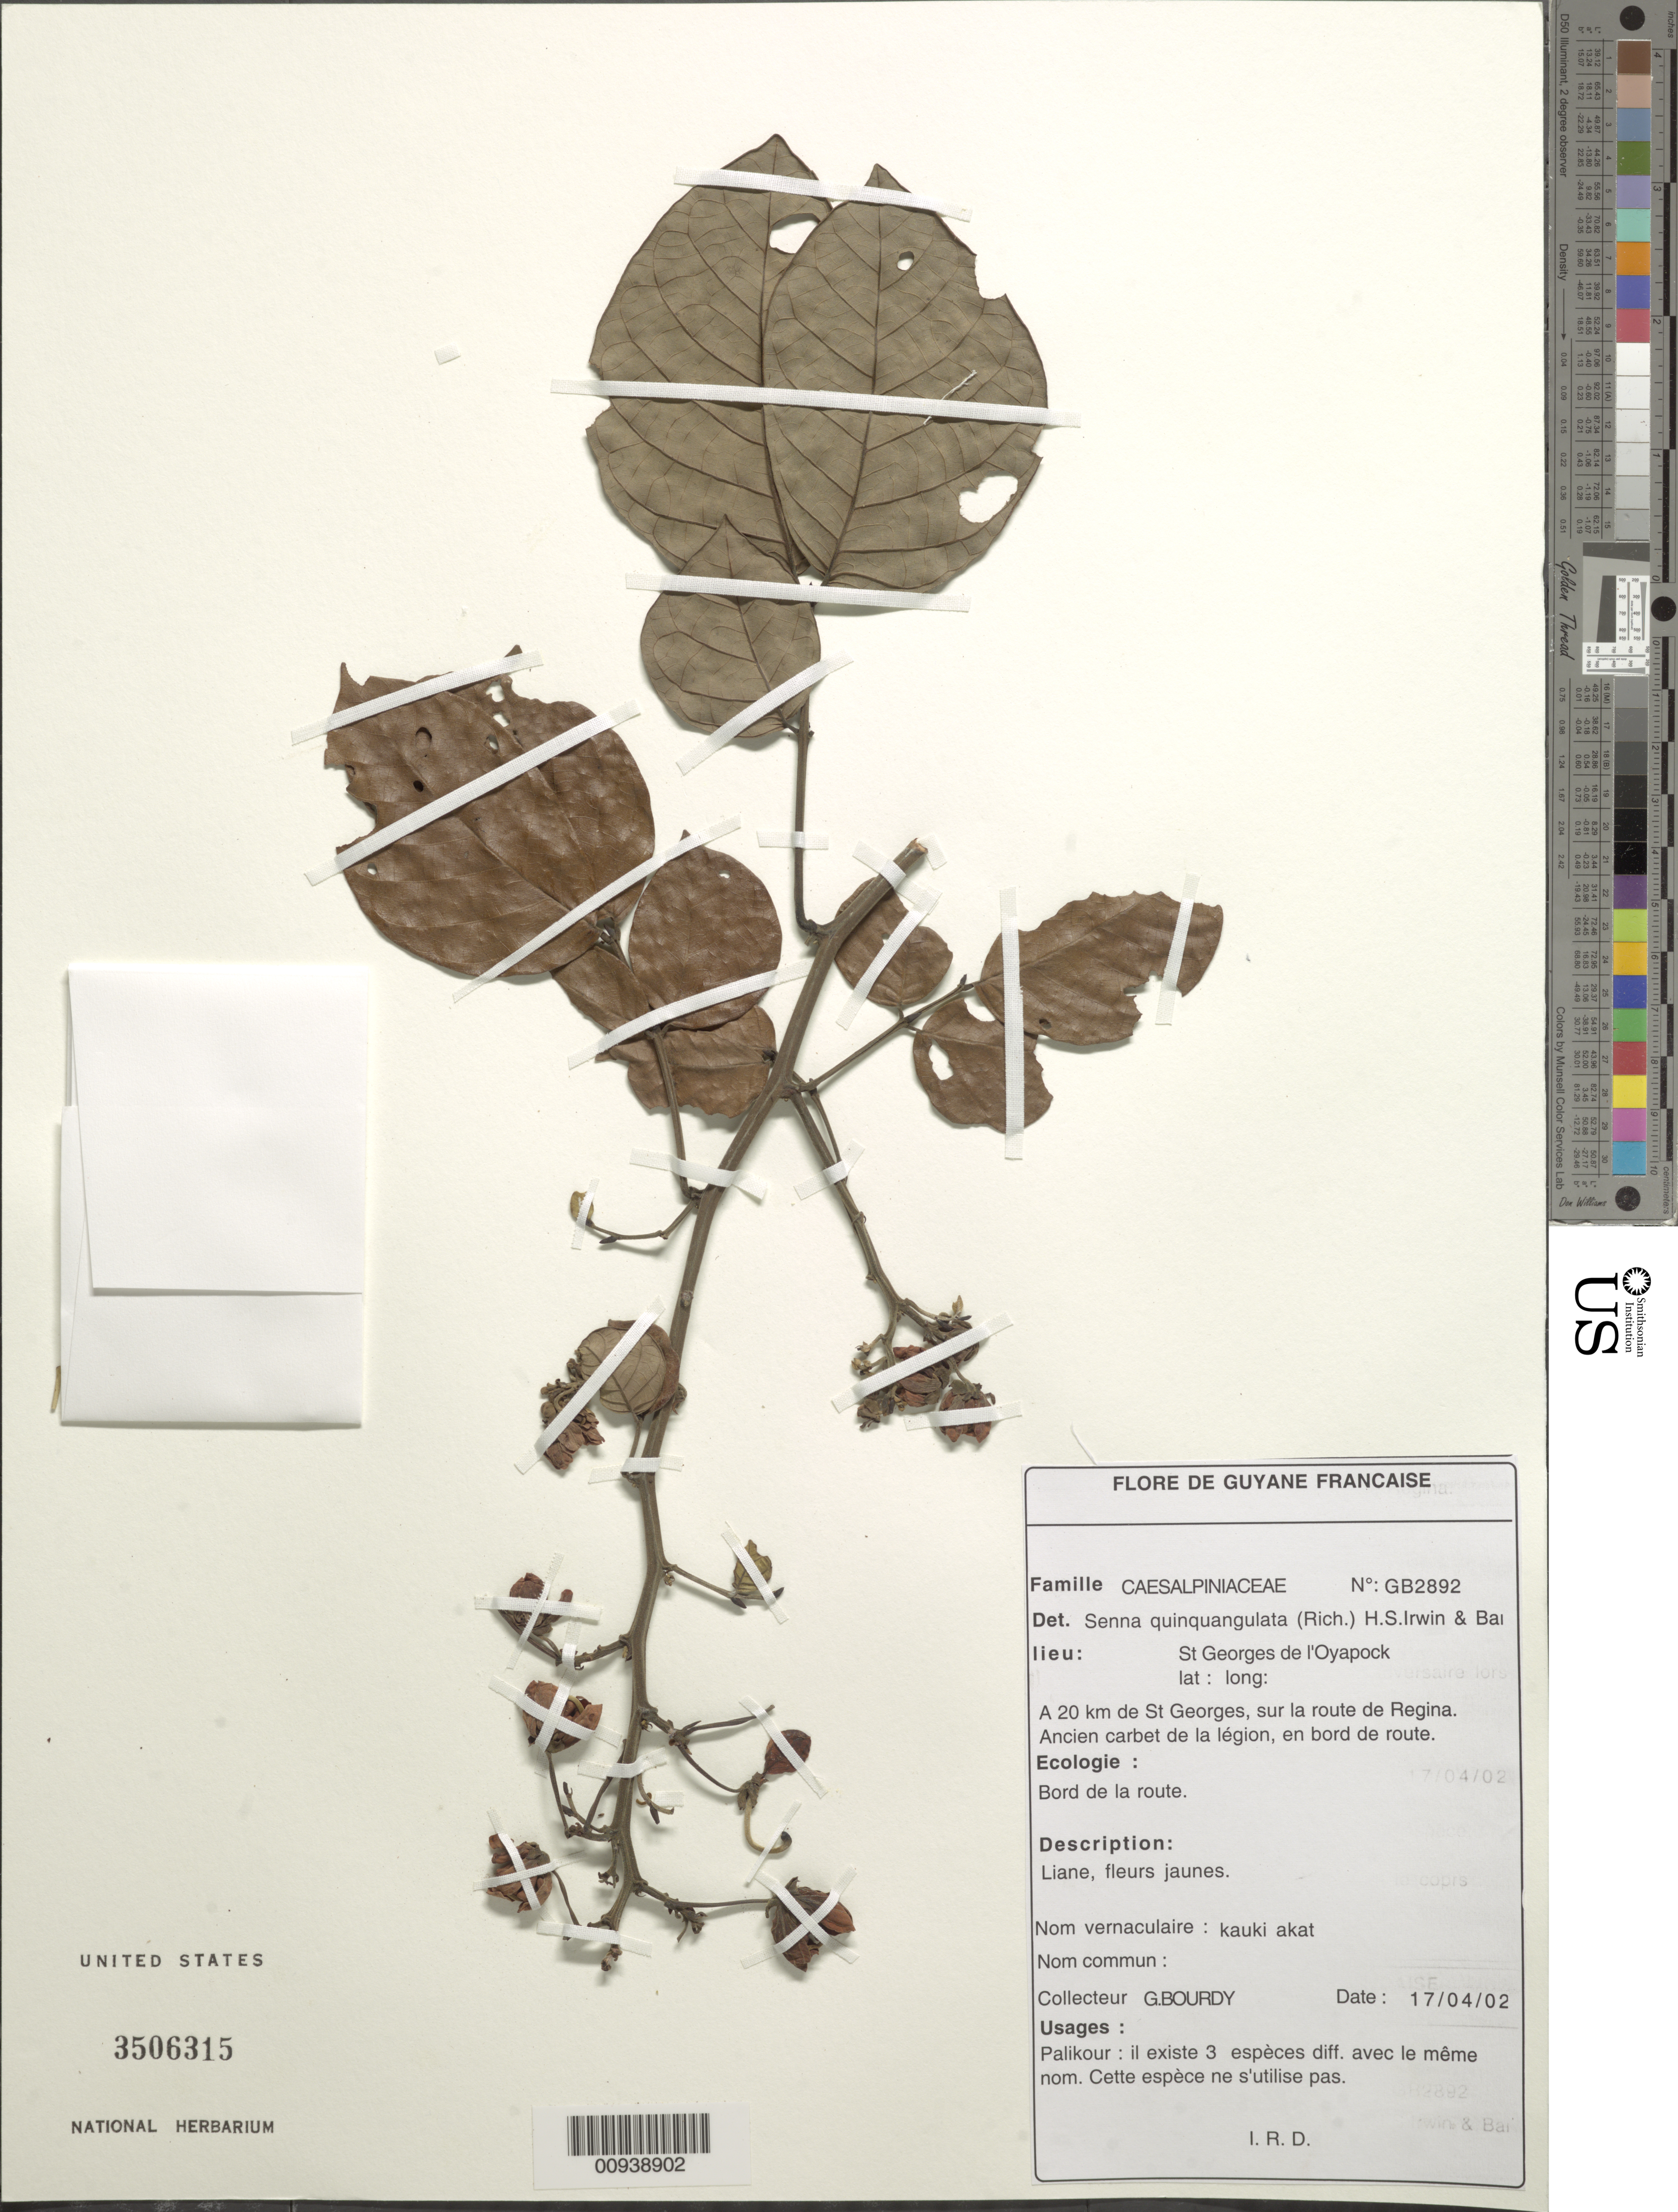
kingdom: Plantae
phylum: Tracheophyta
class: Magnoliopsida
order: Fabales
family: Fabaceae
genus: Senna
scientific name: Senna quinquangulata var. quinquangulata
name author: H.S. Irwin & Barneby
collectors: G. Bourdy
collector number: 2892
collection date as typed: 17-Apr-02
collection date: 2002-04-17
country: French Guiana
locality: St. Georges de l'Oyapock, 20 km de St. Georges, sur la route de Regina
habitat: Ancien carbet de la légion, en bord de route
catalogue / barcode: US 3506315